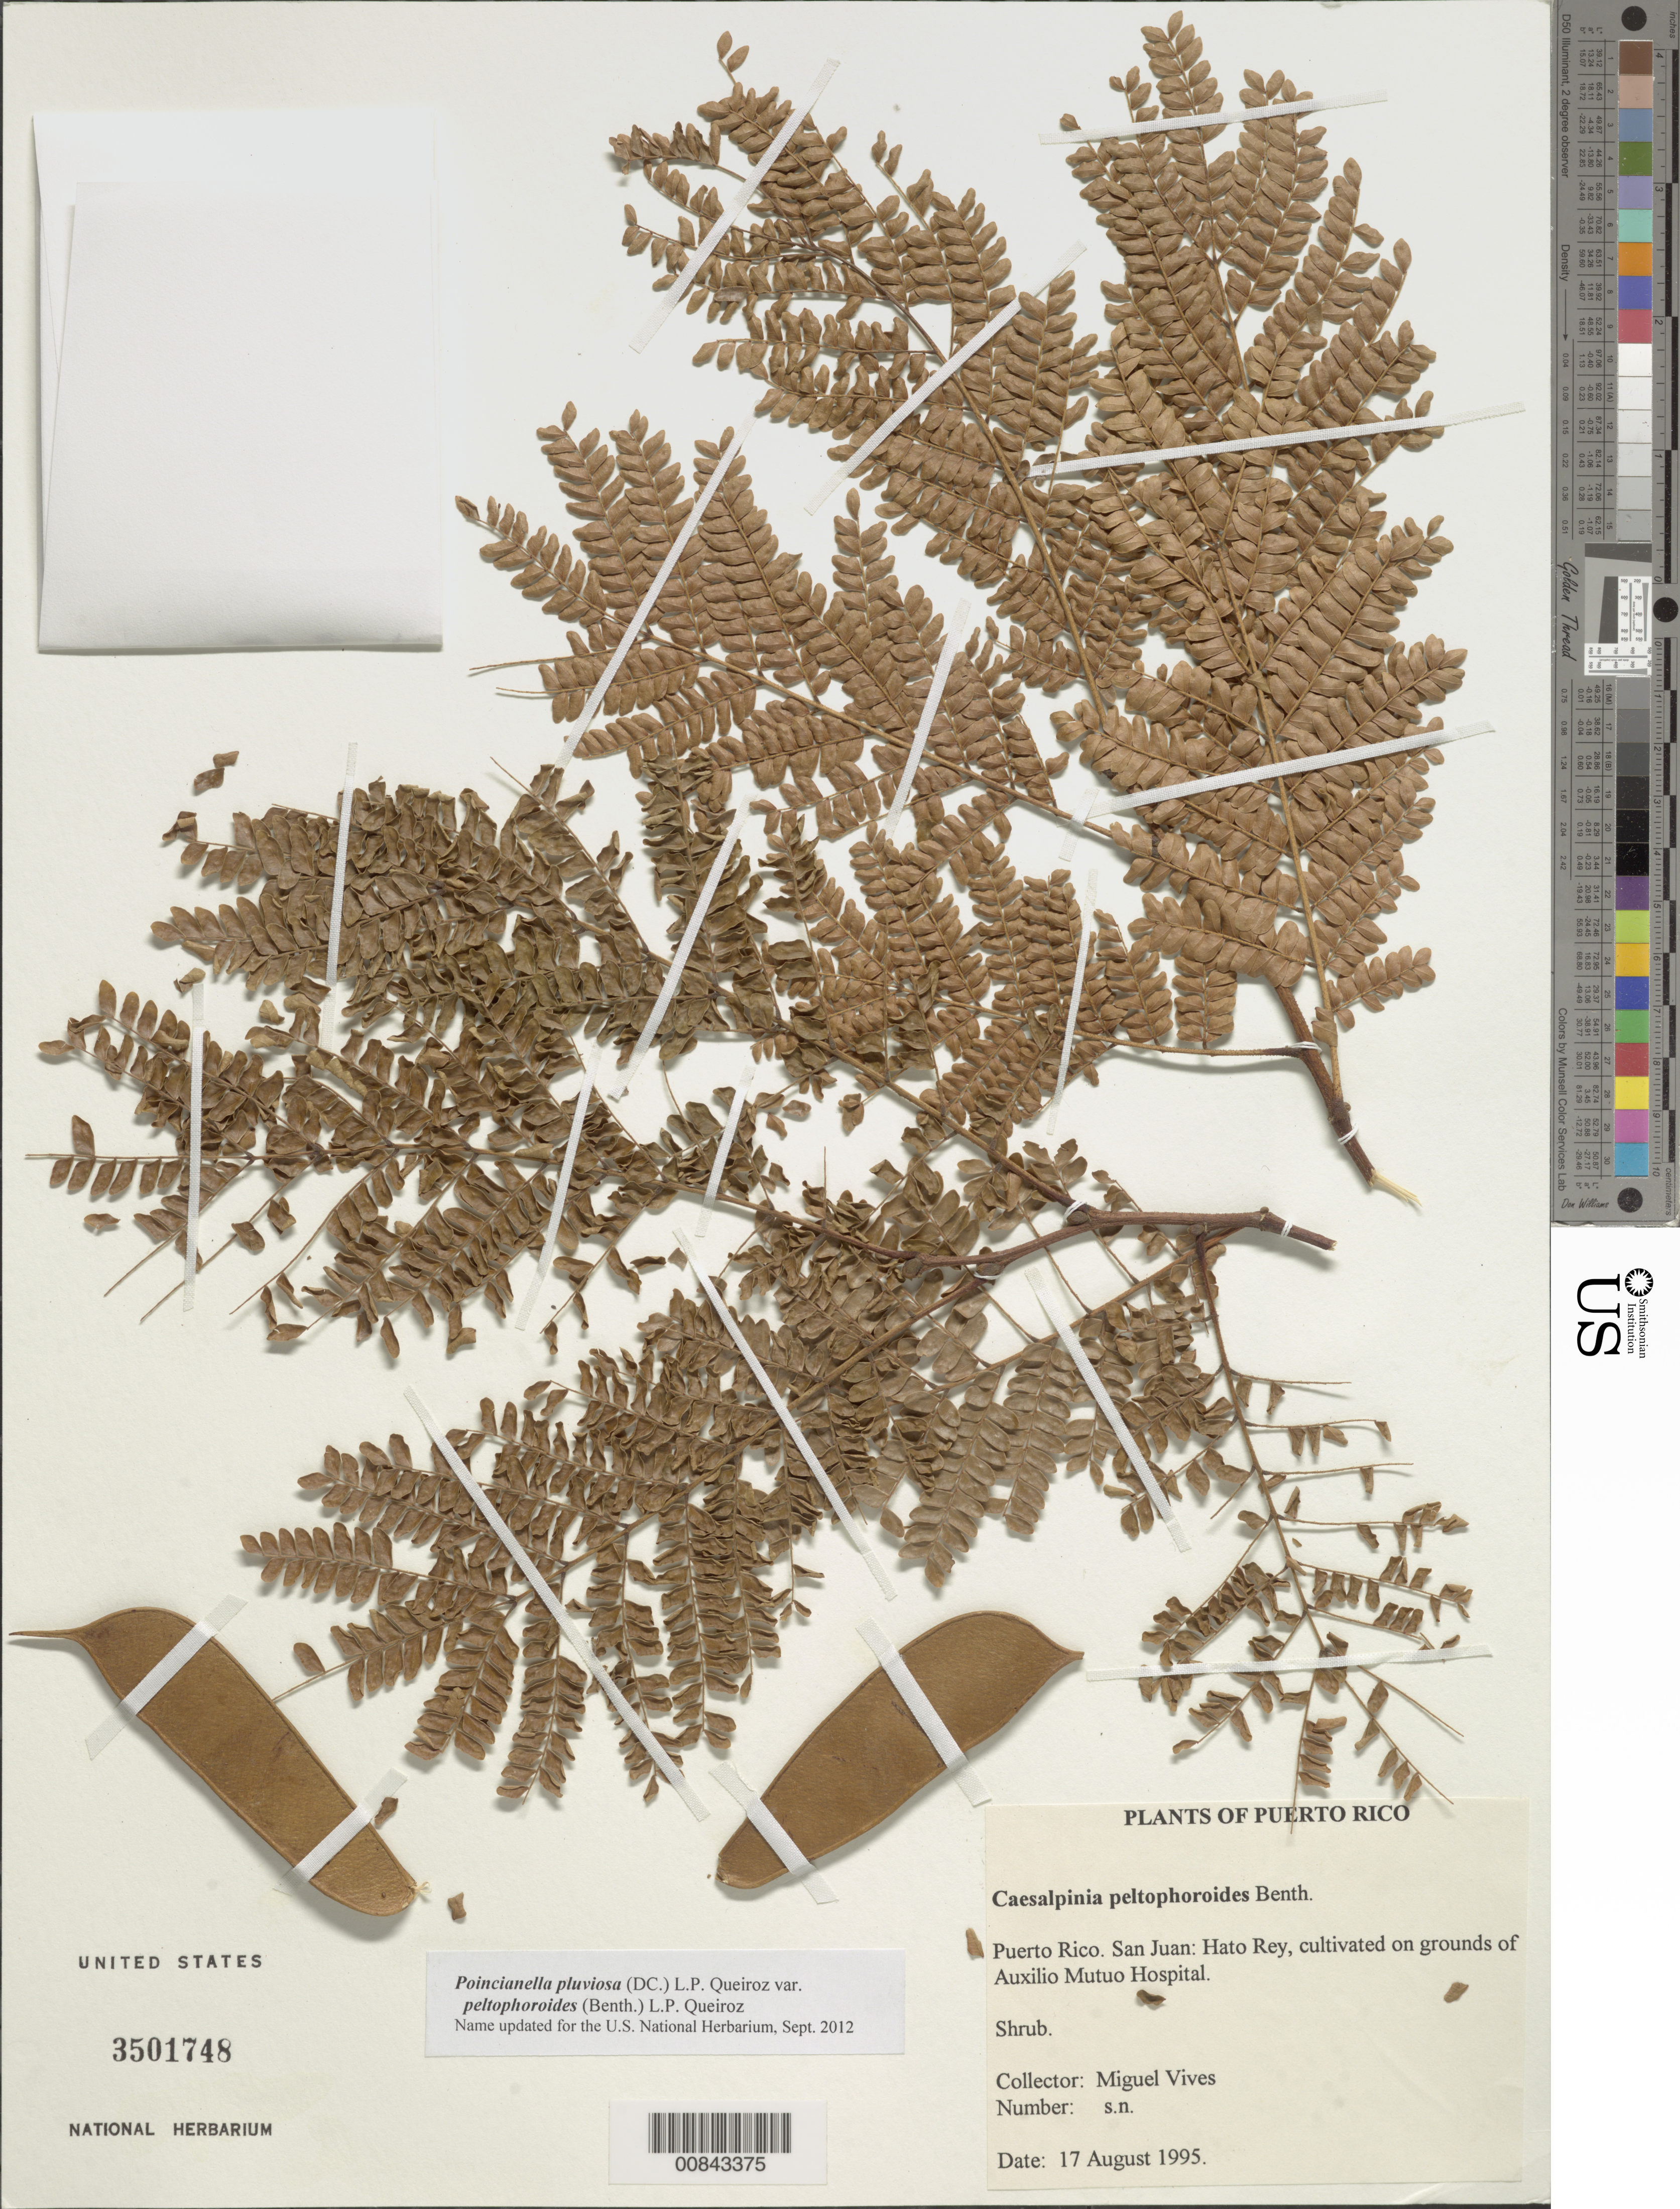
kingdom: Plantae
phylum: Tracheophyta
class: Magnoliopsida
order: Fabales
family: Fabaceae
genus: Cenostigma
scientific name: Cenostigma pluviosum var. peltophoroides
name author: (Benth.) Gagnon & G.P. Lewis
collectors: M. Vives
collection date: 1995-08-17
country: Puerto Rico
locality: San Juan, Hato Rey, cultivated grounds of Auxilio Mutuo Hospital.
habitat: Cultivated grounds.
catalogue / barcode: US 3501748